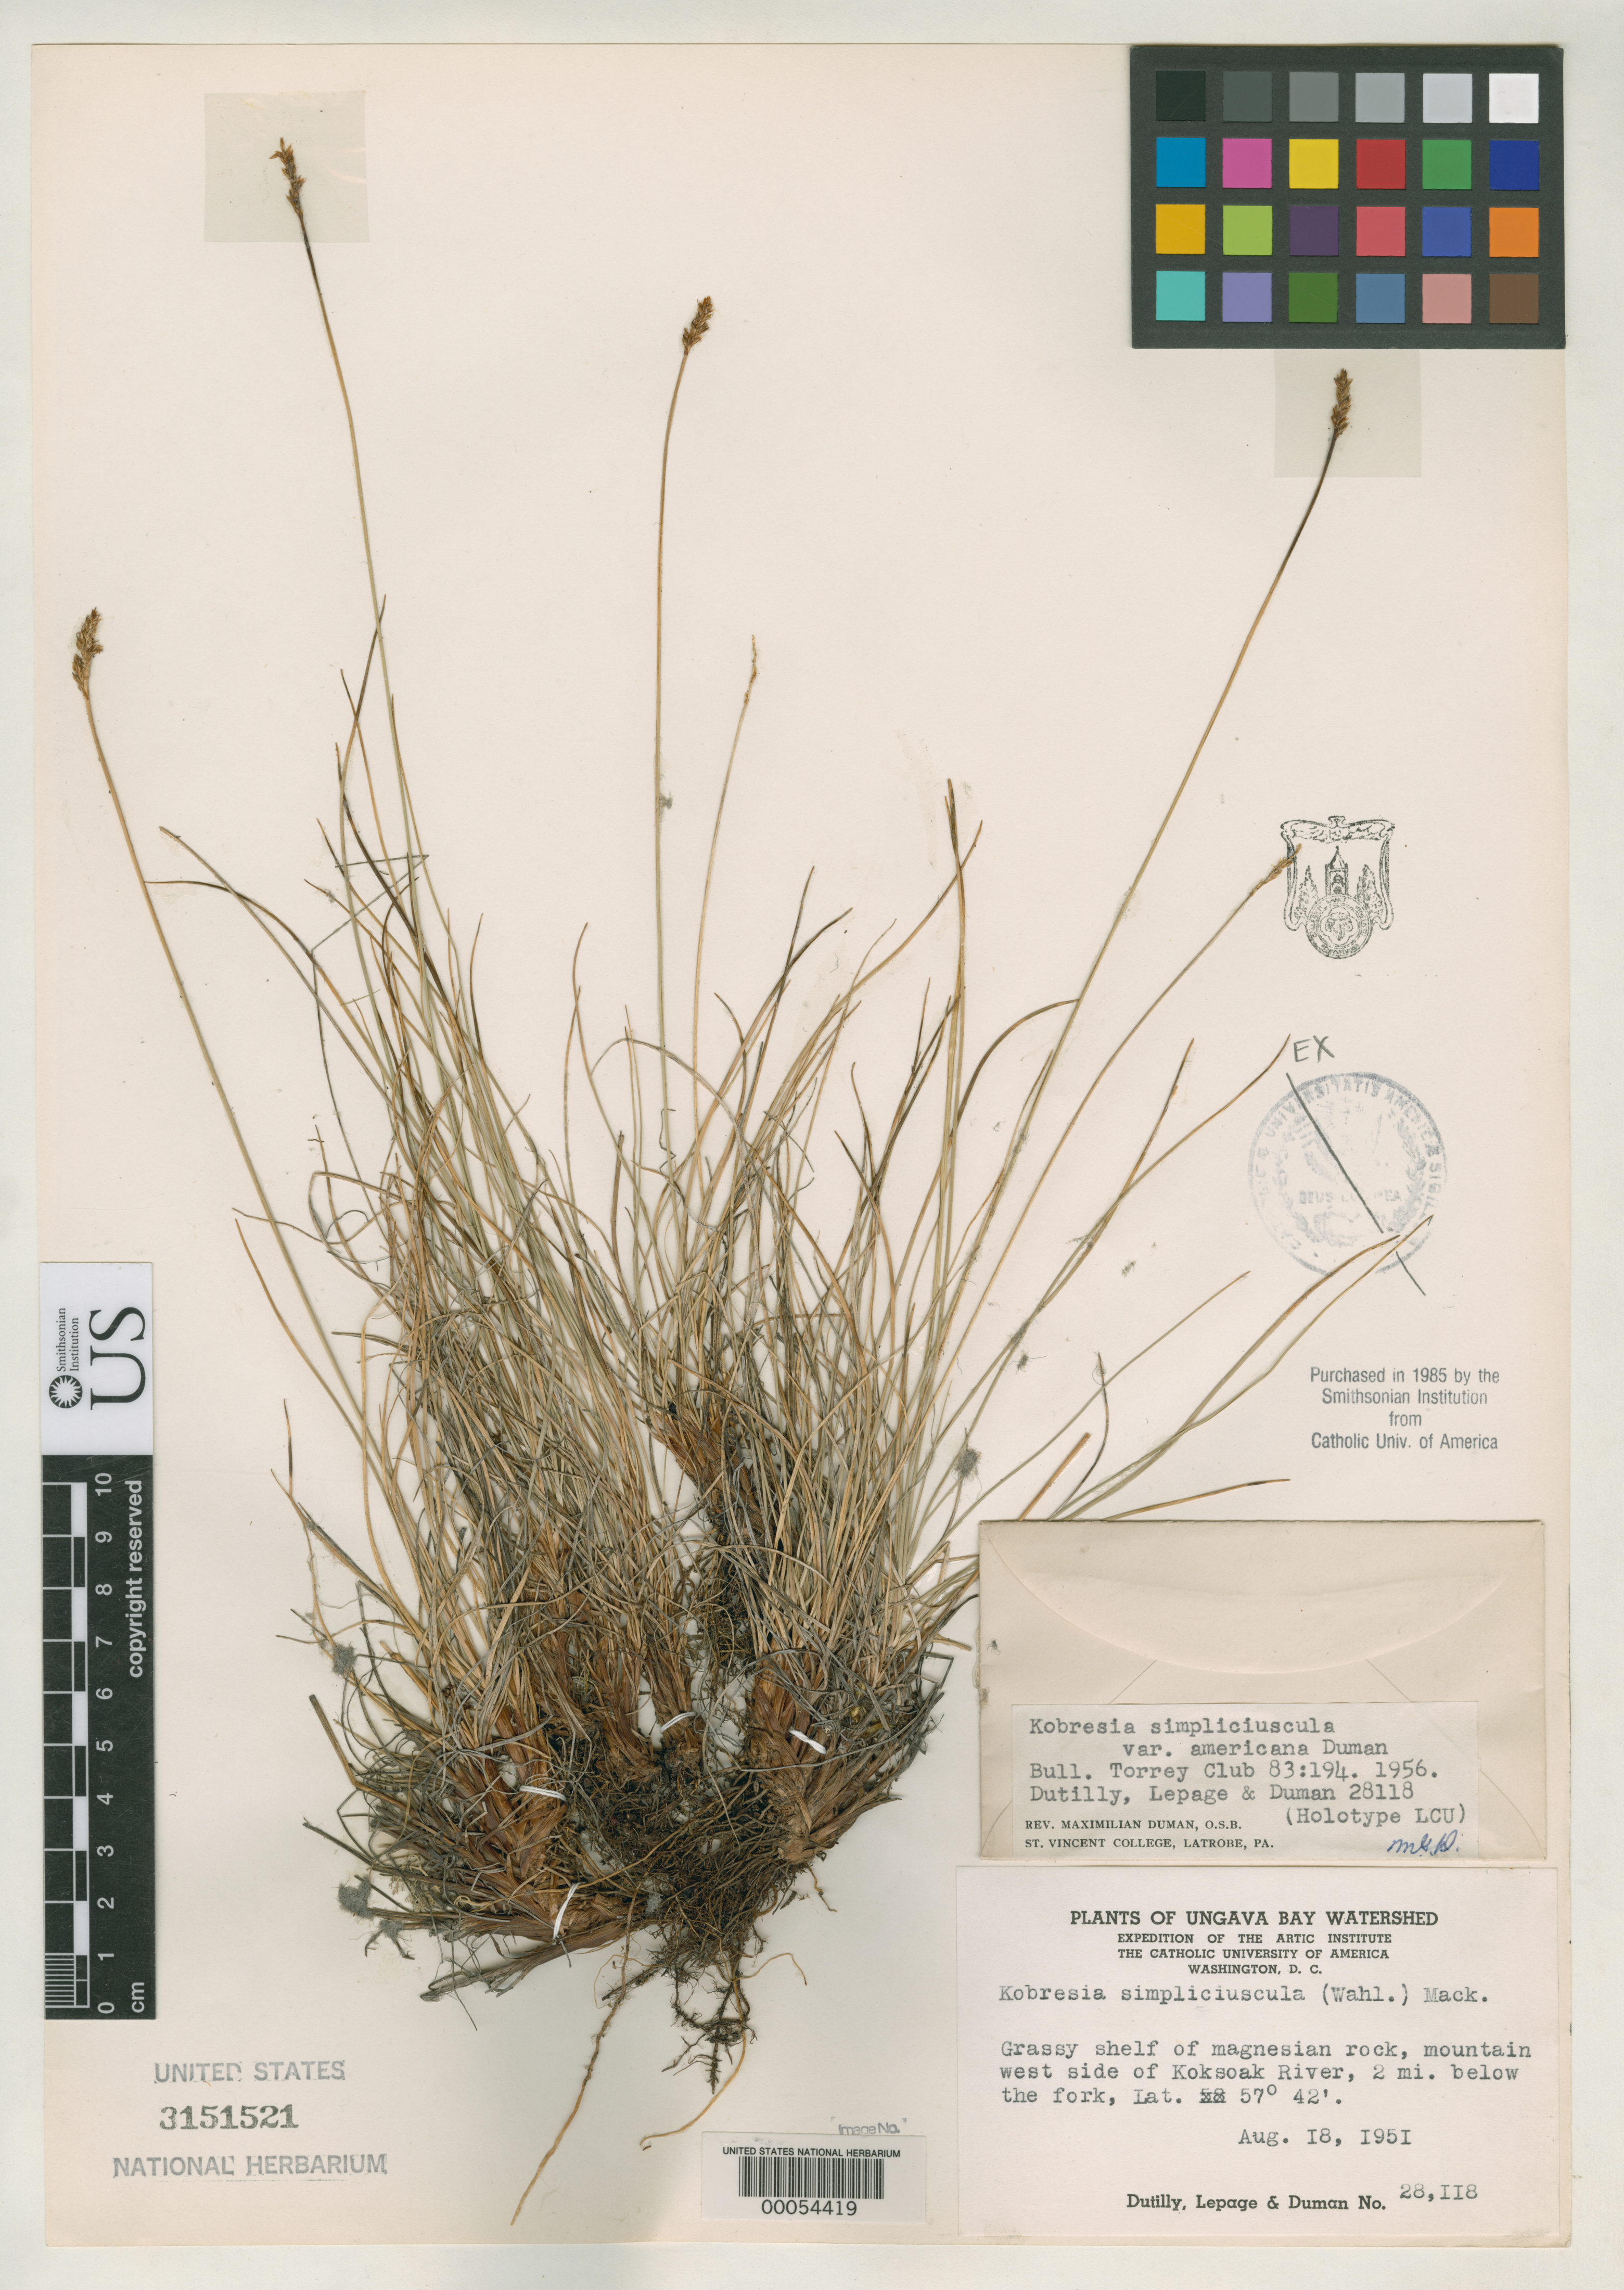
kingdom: Plantae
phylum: Tracheophyta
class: Liliopsida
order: Poales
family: Cyperaceae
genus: Kobresia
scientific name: Kobresia simpliciuscula var. americana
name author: Duman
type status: Isotype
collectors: A. Dutilly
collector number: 28118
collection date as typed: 18 Aug 1951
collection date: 1951-08-18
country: Canada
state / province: Quebec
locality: Mountain W side of Koksoak River, 2 mi below fork.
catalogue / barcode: US 3151521